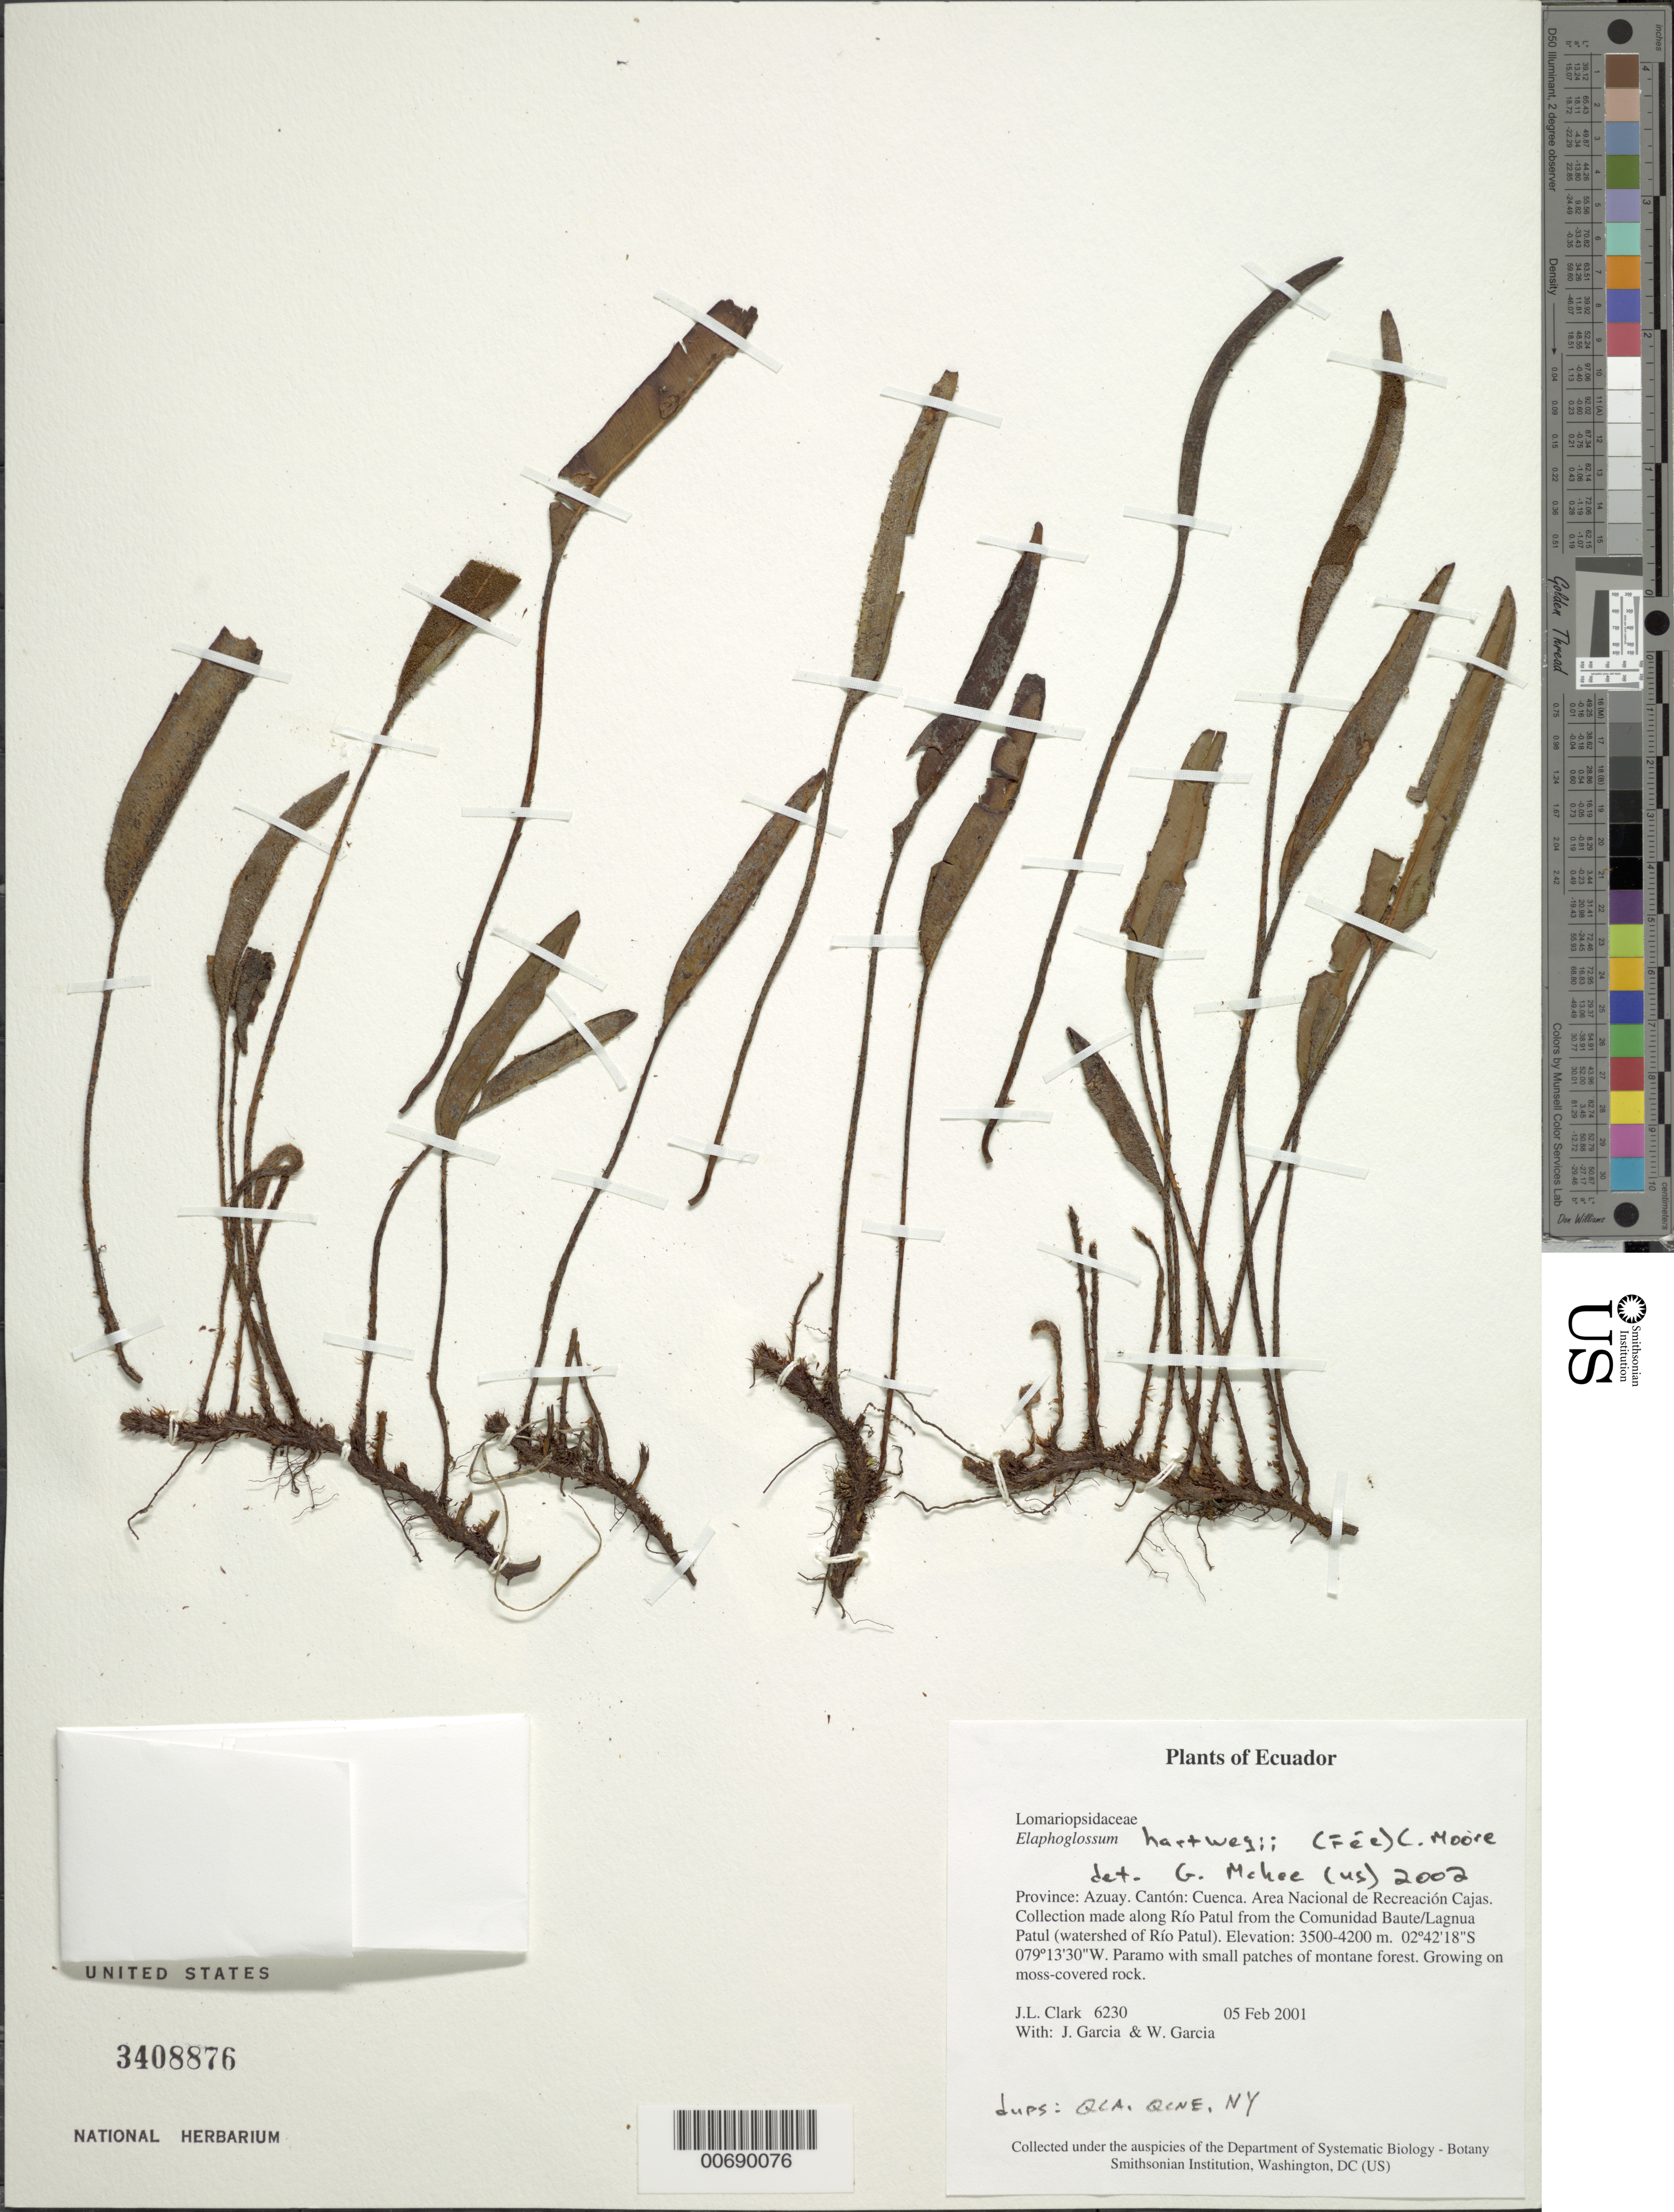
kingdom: Plantae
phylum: Tracheophyta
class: Polypodiopsida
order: Polypodiales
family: Dryopteridaceae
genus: Elaphoglossum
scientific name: Elaphoglossum hartwegii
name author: (Fée) T. Moore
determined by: McKee, G. S., (US), NMNH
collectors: J. L. Clark, J. Garcia & W. Garcia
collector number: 6230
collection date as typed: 05 Feb 2001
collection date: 2001-02-05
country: Ecuador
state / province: Azuay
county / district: Cuenca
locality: Area Nacional de Recreación Cajas. Collection made along Río Patul from the Comunidad Baute/Lagnua Patul (watershed of Río Patul).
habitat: Paramo with small patches of montane forest.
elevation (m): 3500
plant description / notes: NY, QCE, QCNE, US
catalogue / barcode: US 3408876